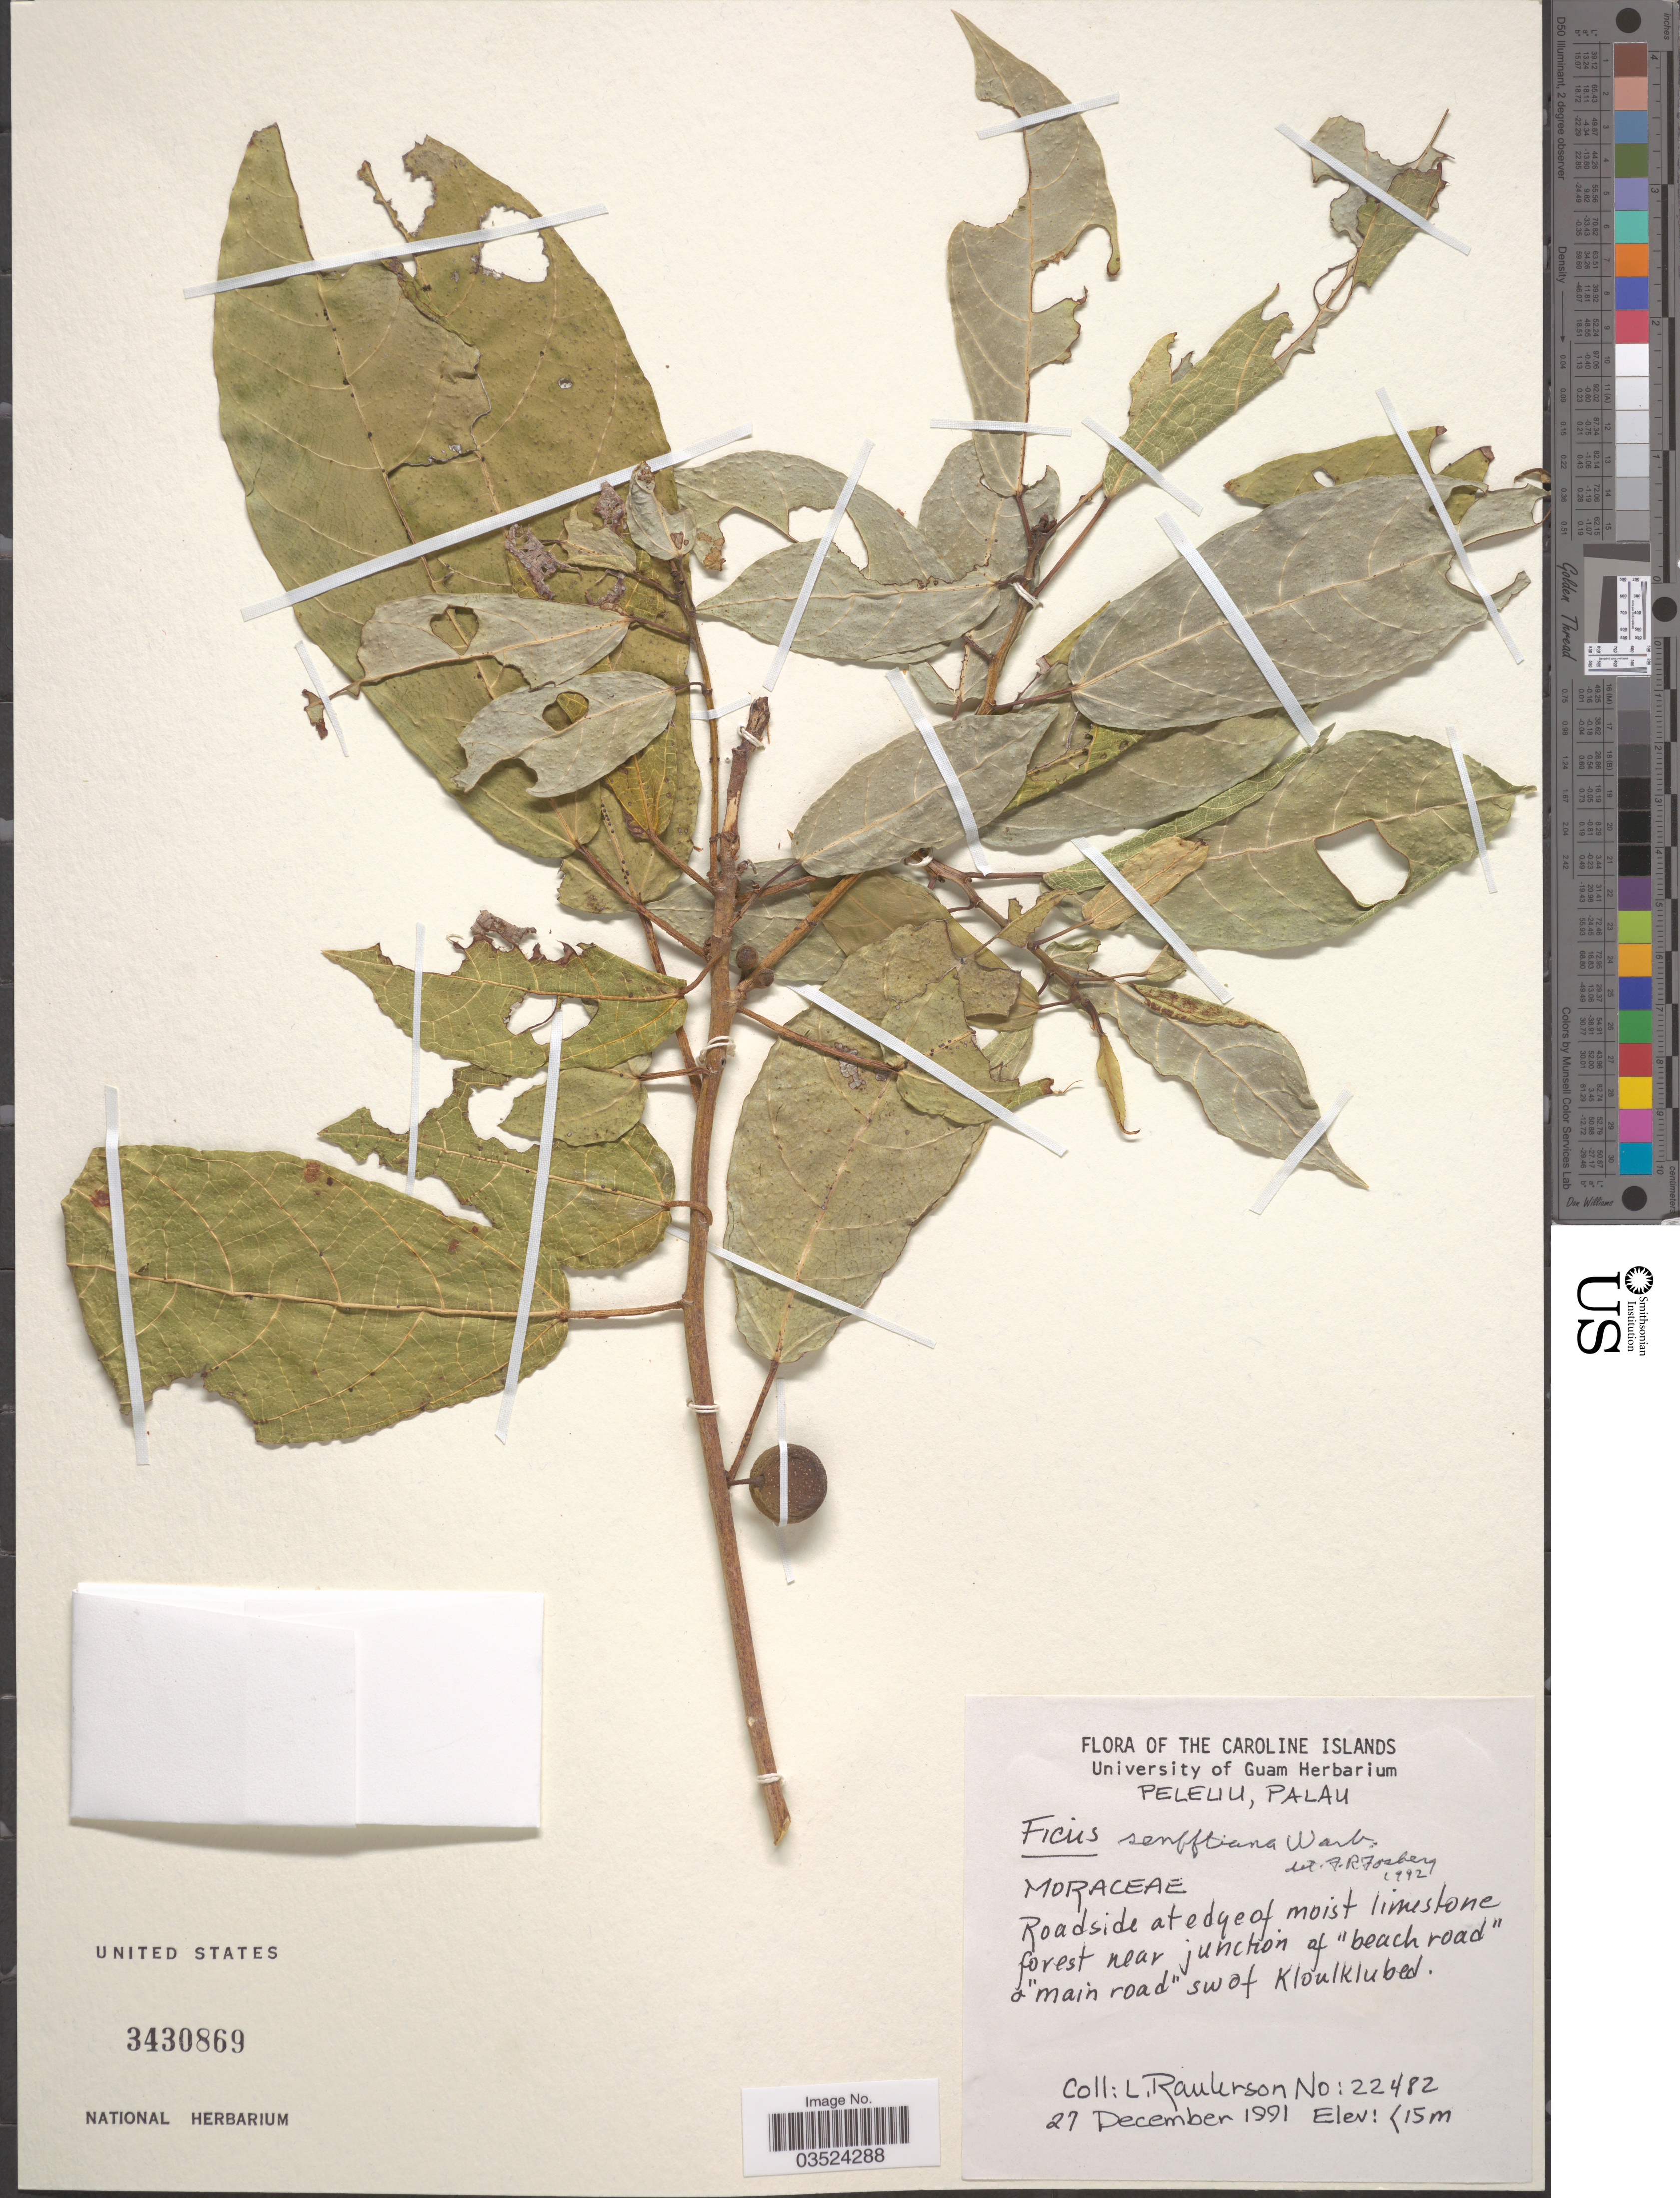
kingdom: Plantae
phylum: Tracheophyta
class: Magnoliopsida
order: Rosales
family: Moraceae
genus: Ficus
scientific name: Ficus senfftiana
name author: Warb.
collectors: L. Raulerson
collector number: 22482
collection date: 1991-12-27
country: Palau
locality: The Caroline Islands. Peleuu, Palau. Forest near junction of "beach road" a "main road" sw of Kloulklubed*.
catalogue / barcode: US 3430869